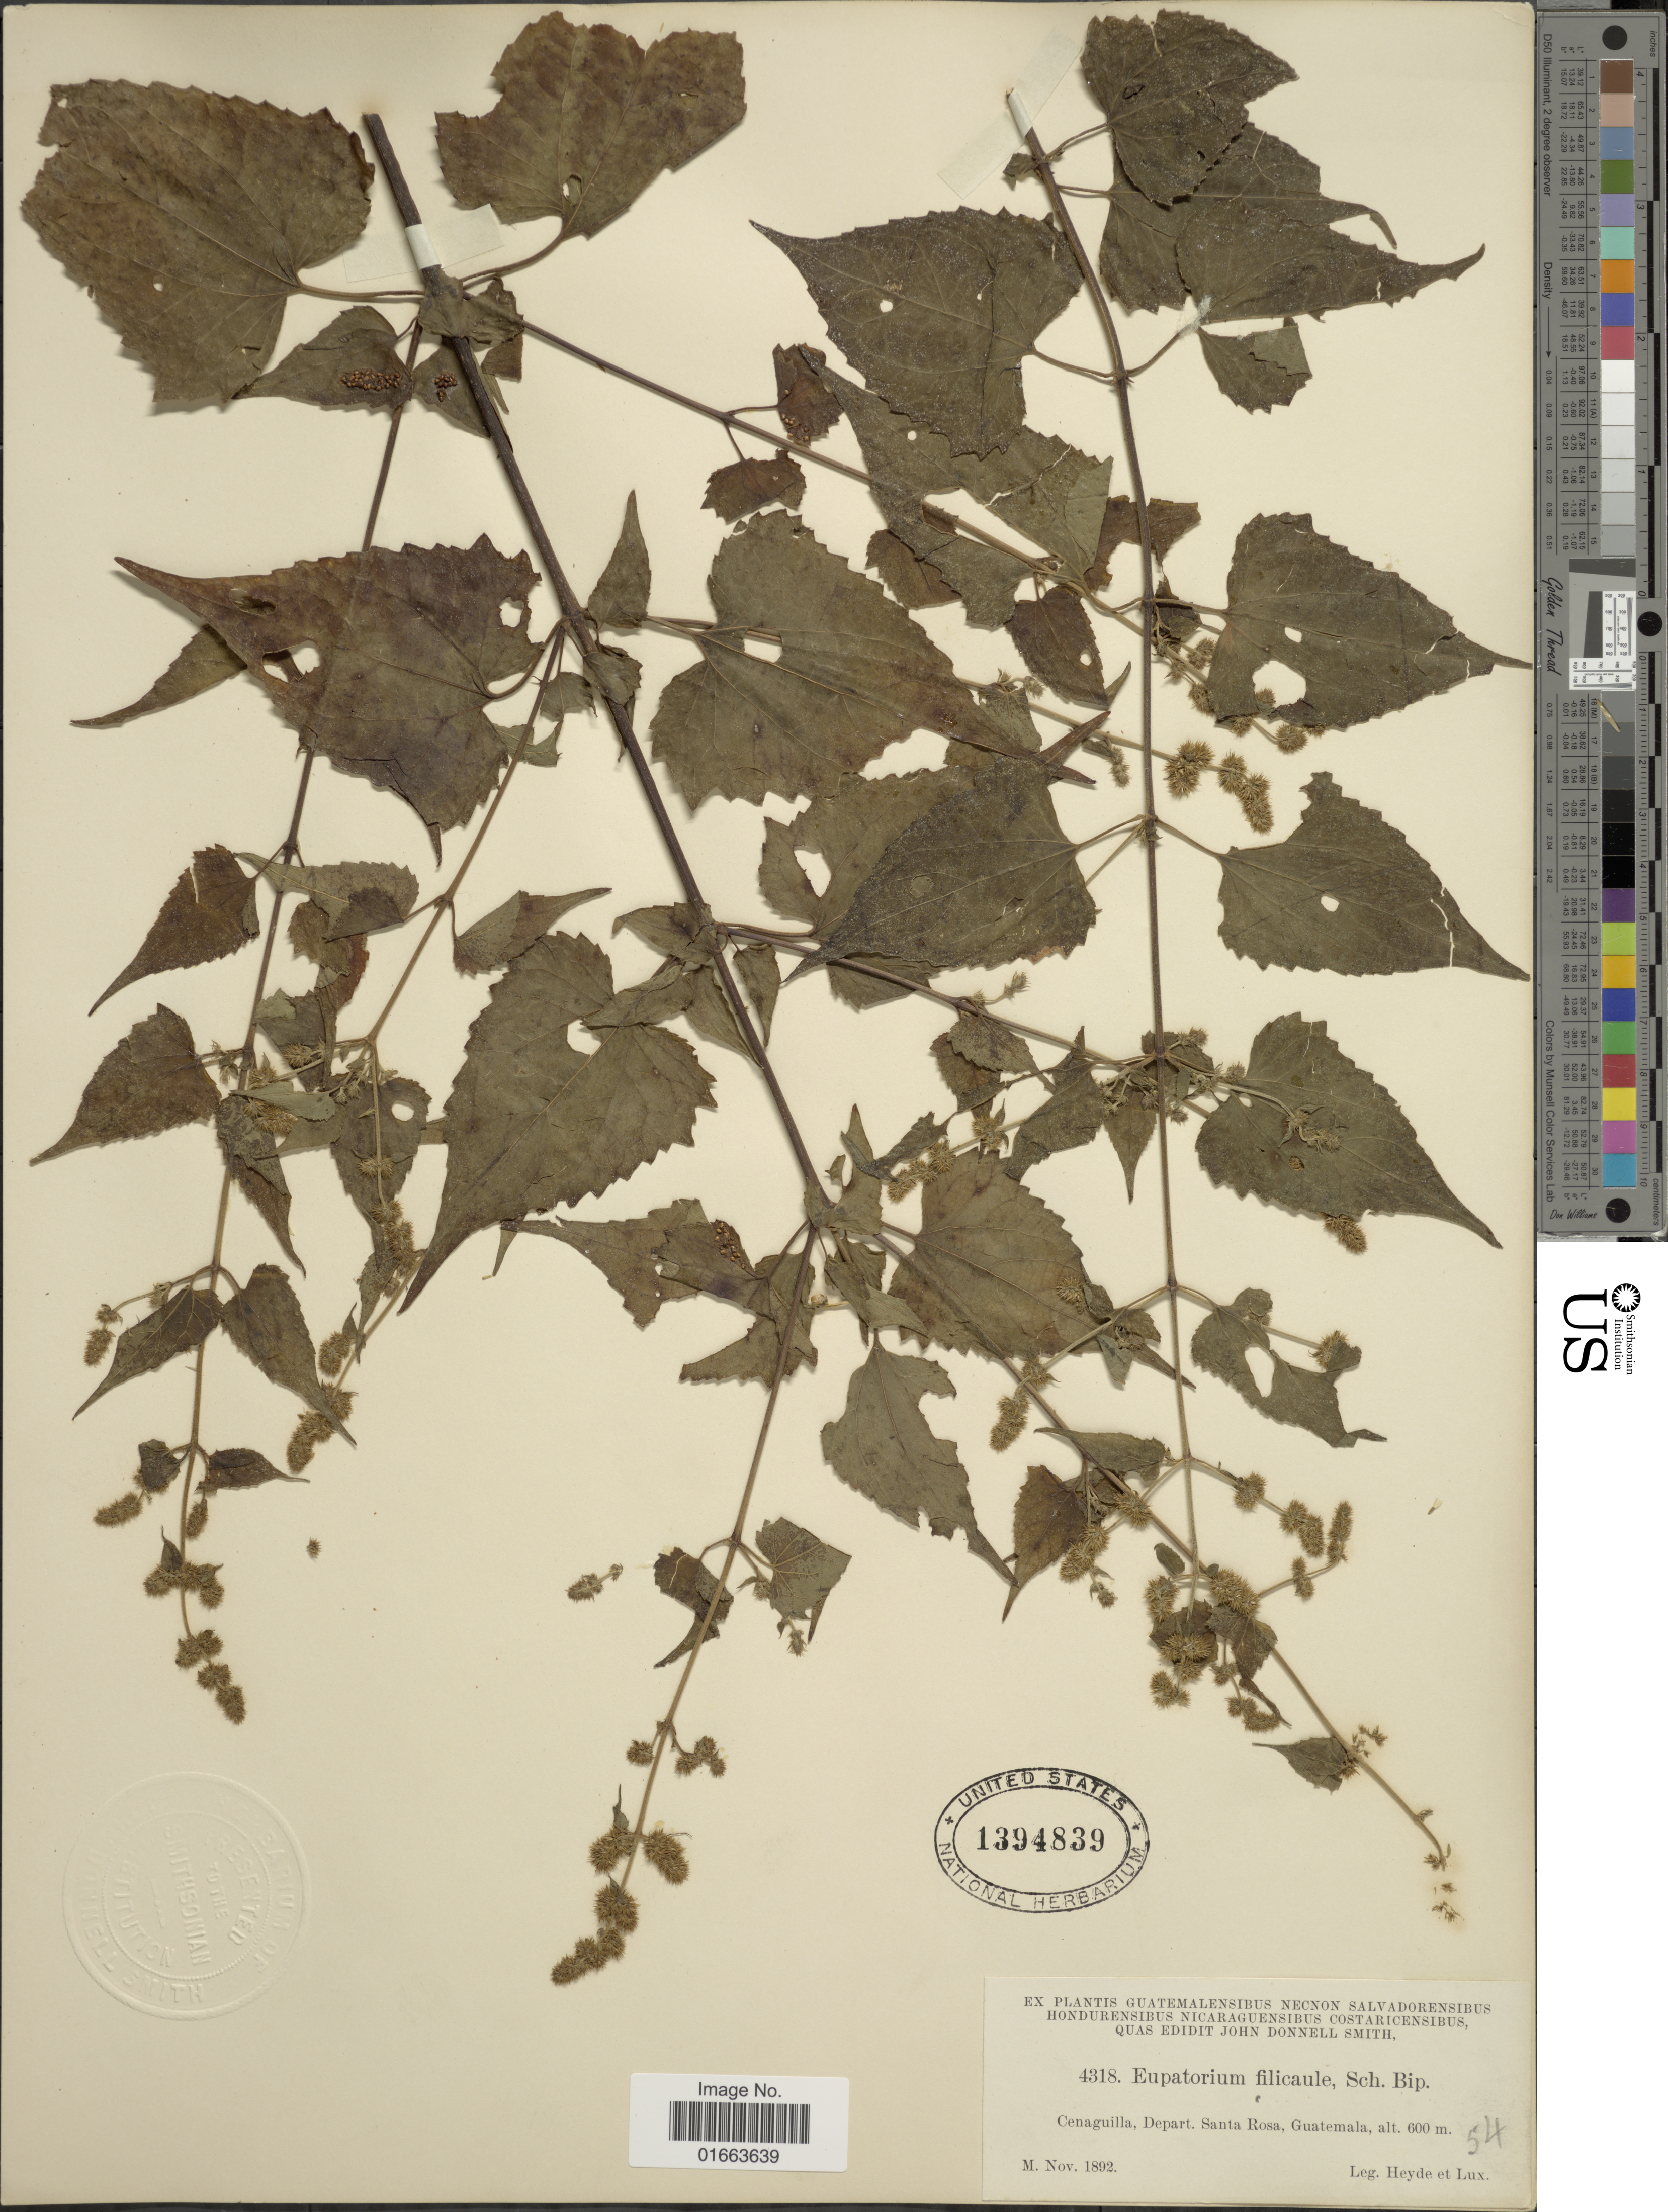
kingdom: Plantae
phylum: Tracheophyta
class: Magnoliopsida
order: Asterales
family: Asteraceae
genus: Koanophyllon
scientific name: Koanophyllon solidaginoides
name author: (Kunth) R.M. King & H. Rob.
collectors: Heyde & Lux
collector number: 4318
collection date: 1892-11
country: Guatemala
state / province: Santa Rosa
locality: Cenaguilla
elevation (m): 600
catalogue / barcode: US 1394839